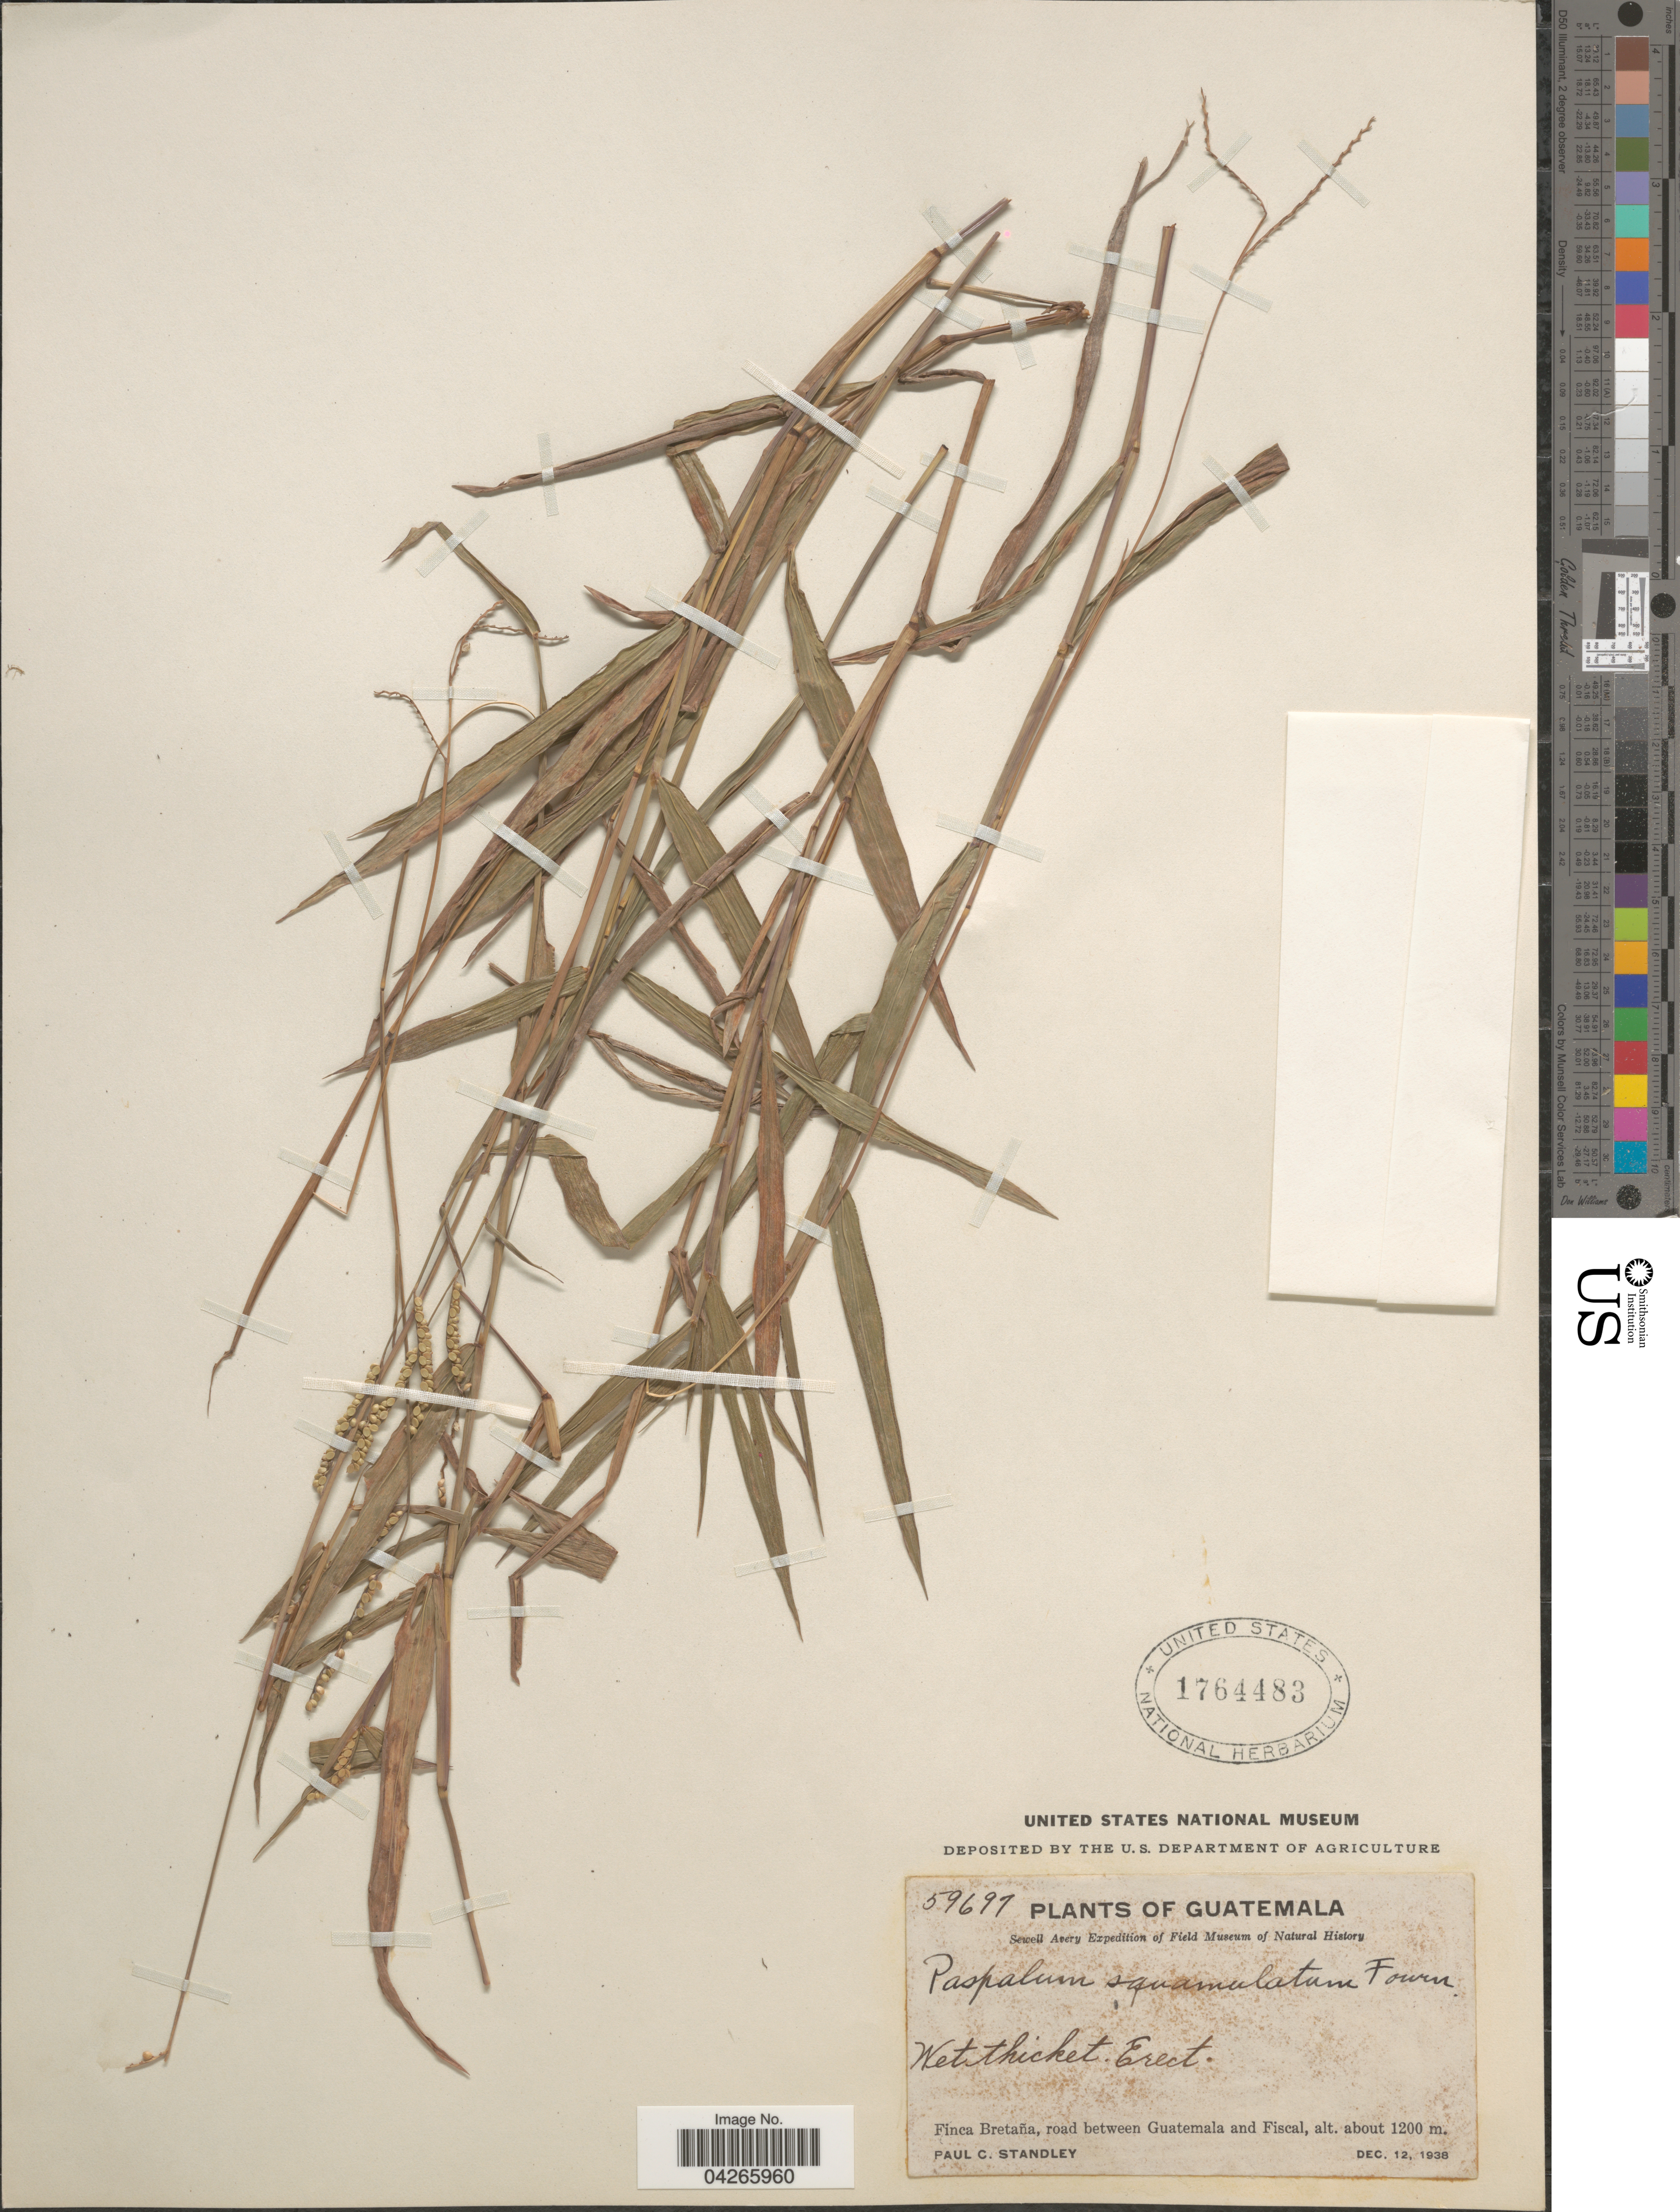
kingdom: Plantae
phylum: Tracheophyta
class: Liliopsida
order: Poales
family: Poaceae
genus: Paspalum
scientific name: Paspalum squamulatum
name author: E. Fourn.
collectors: P. C. Standley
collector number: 59697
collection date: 1938-12-12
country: Guatemala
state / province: Guatemala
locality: Sewell Avery Expedition. Finca Bretaña, road between Guatemala and Fiscal.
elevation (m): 1200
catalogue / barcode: US 1764483